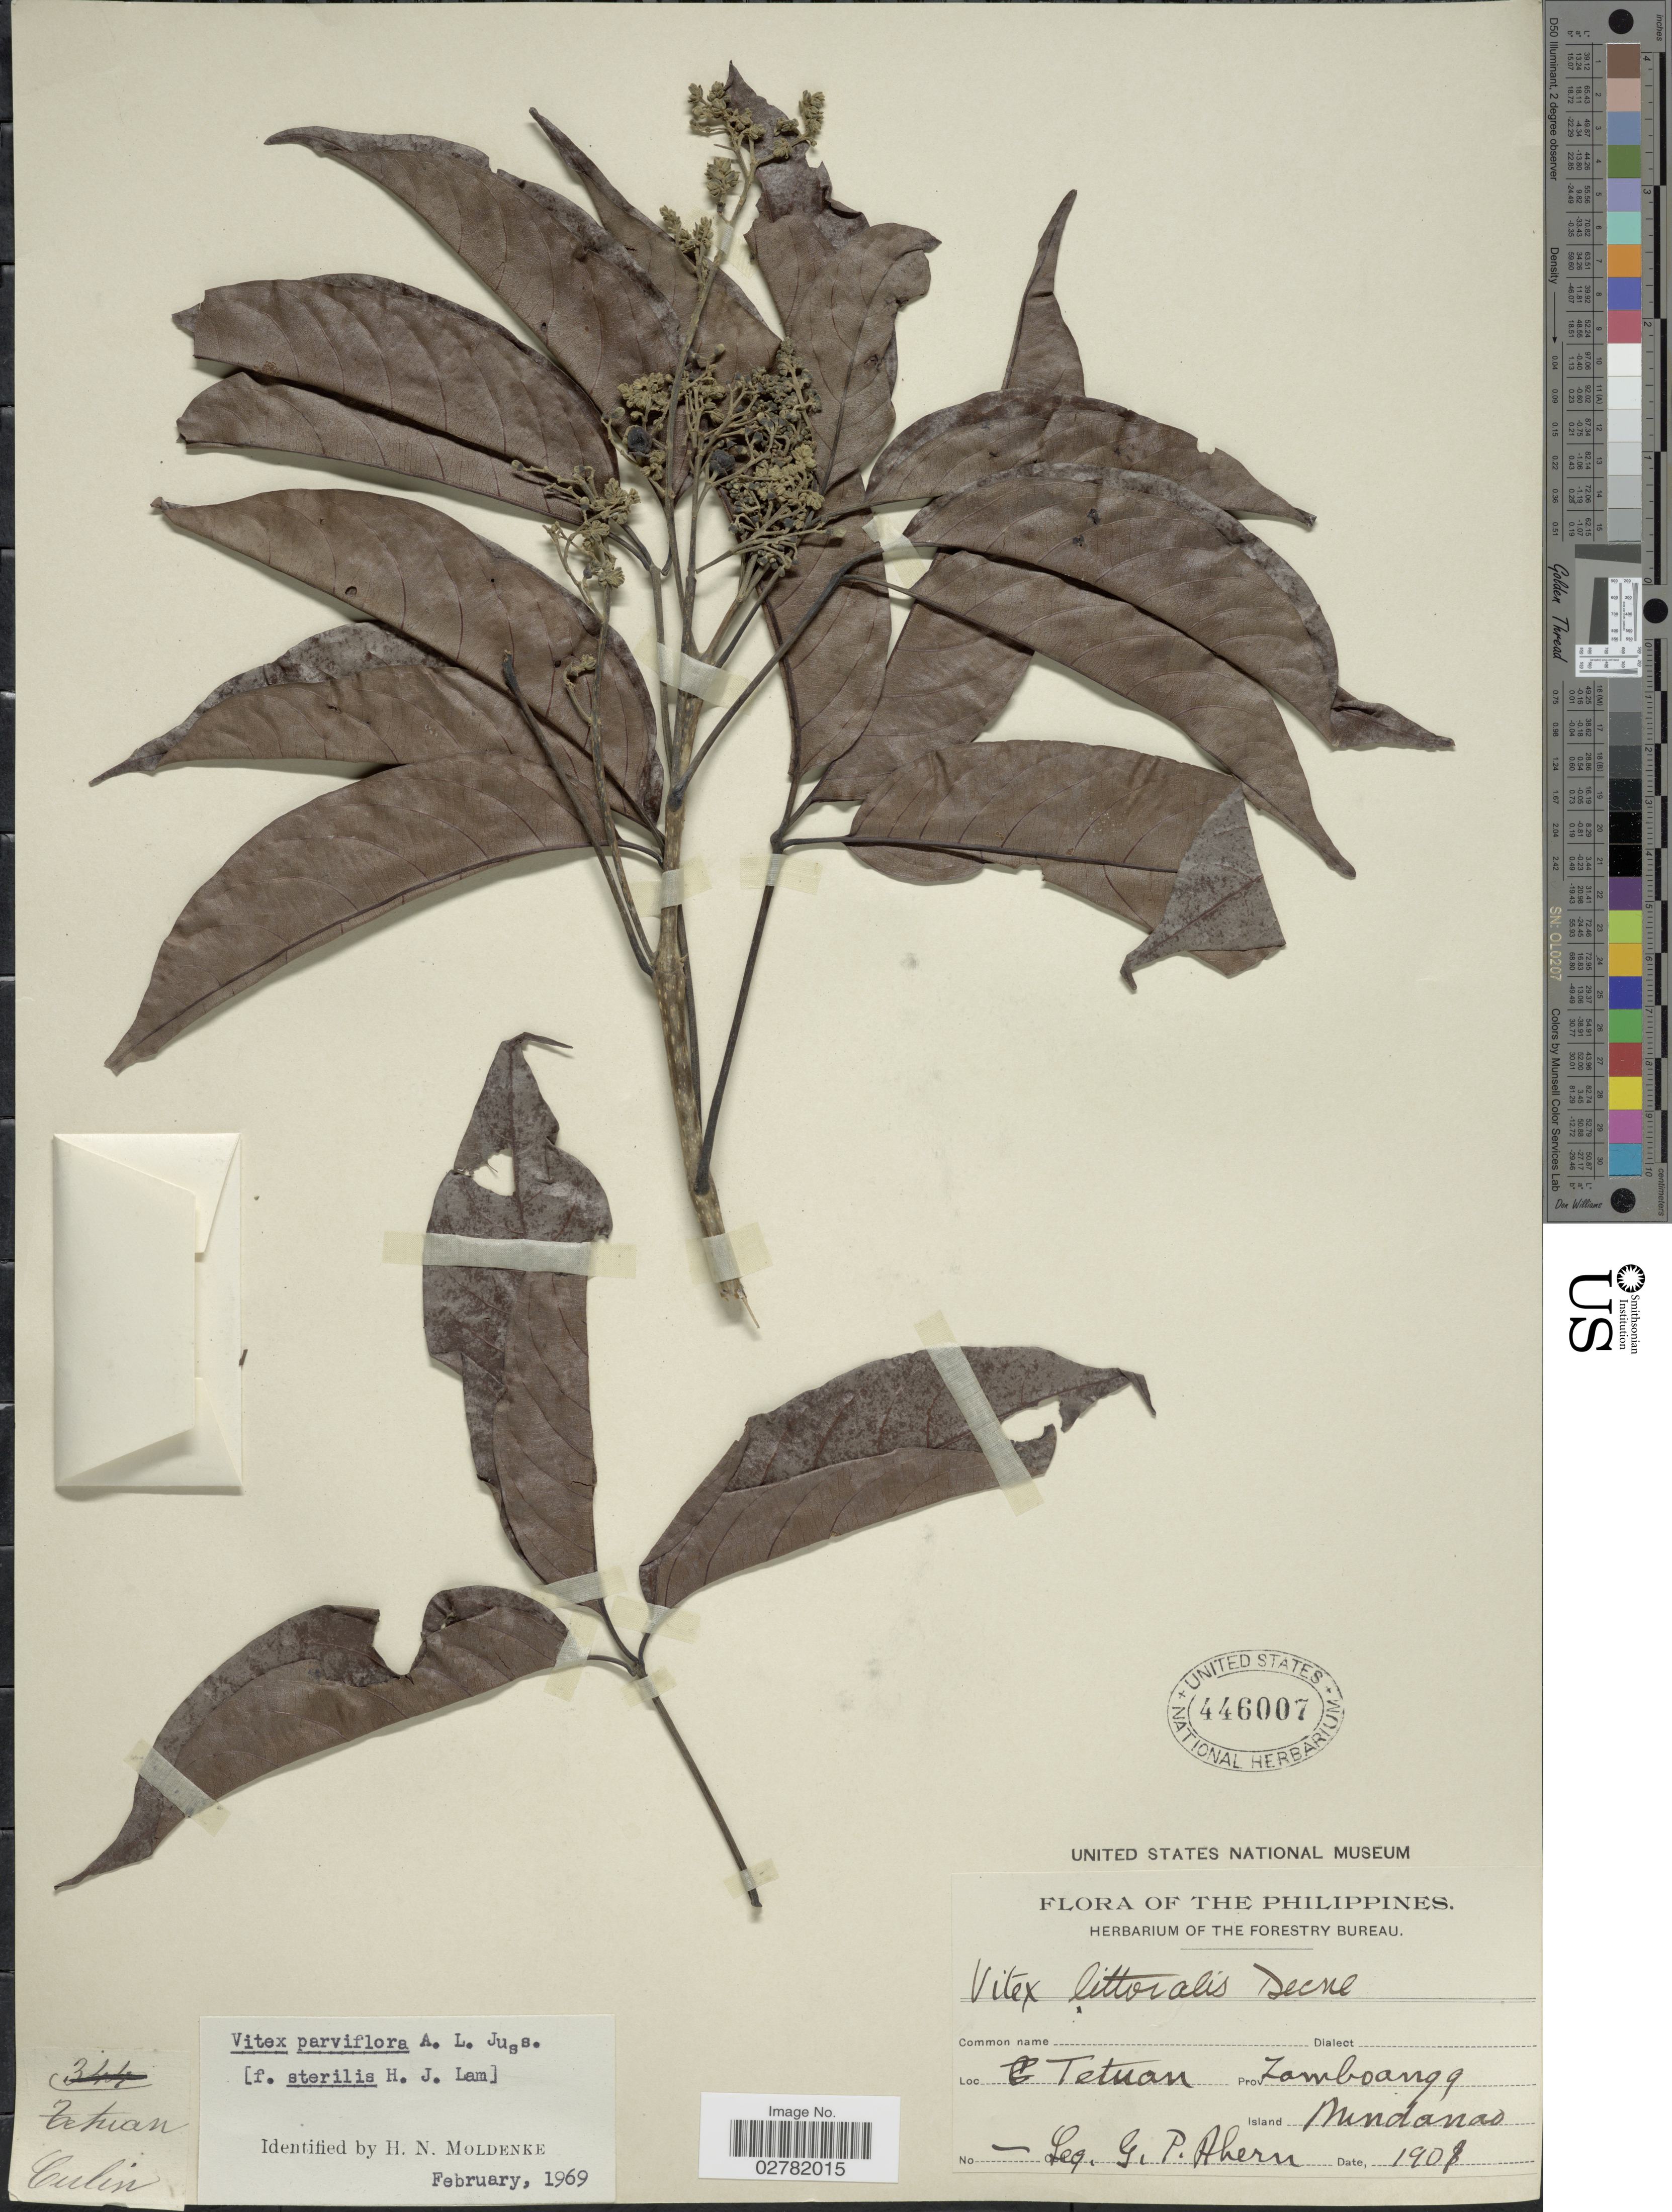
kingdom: Plantae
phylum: Tracheophyta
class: Magnoliopsida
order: Lamiales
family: Lamiaceae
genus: Vitex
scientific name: Vitex parviflora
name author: Juss.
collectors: G. Ahern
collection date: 1907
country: Philippines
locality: Tetuan. Prov. Zamboanga. Island Mindanao.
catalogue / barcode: US 446007